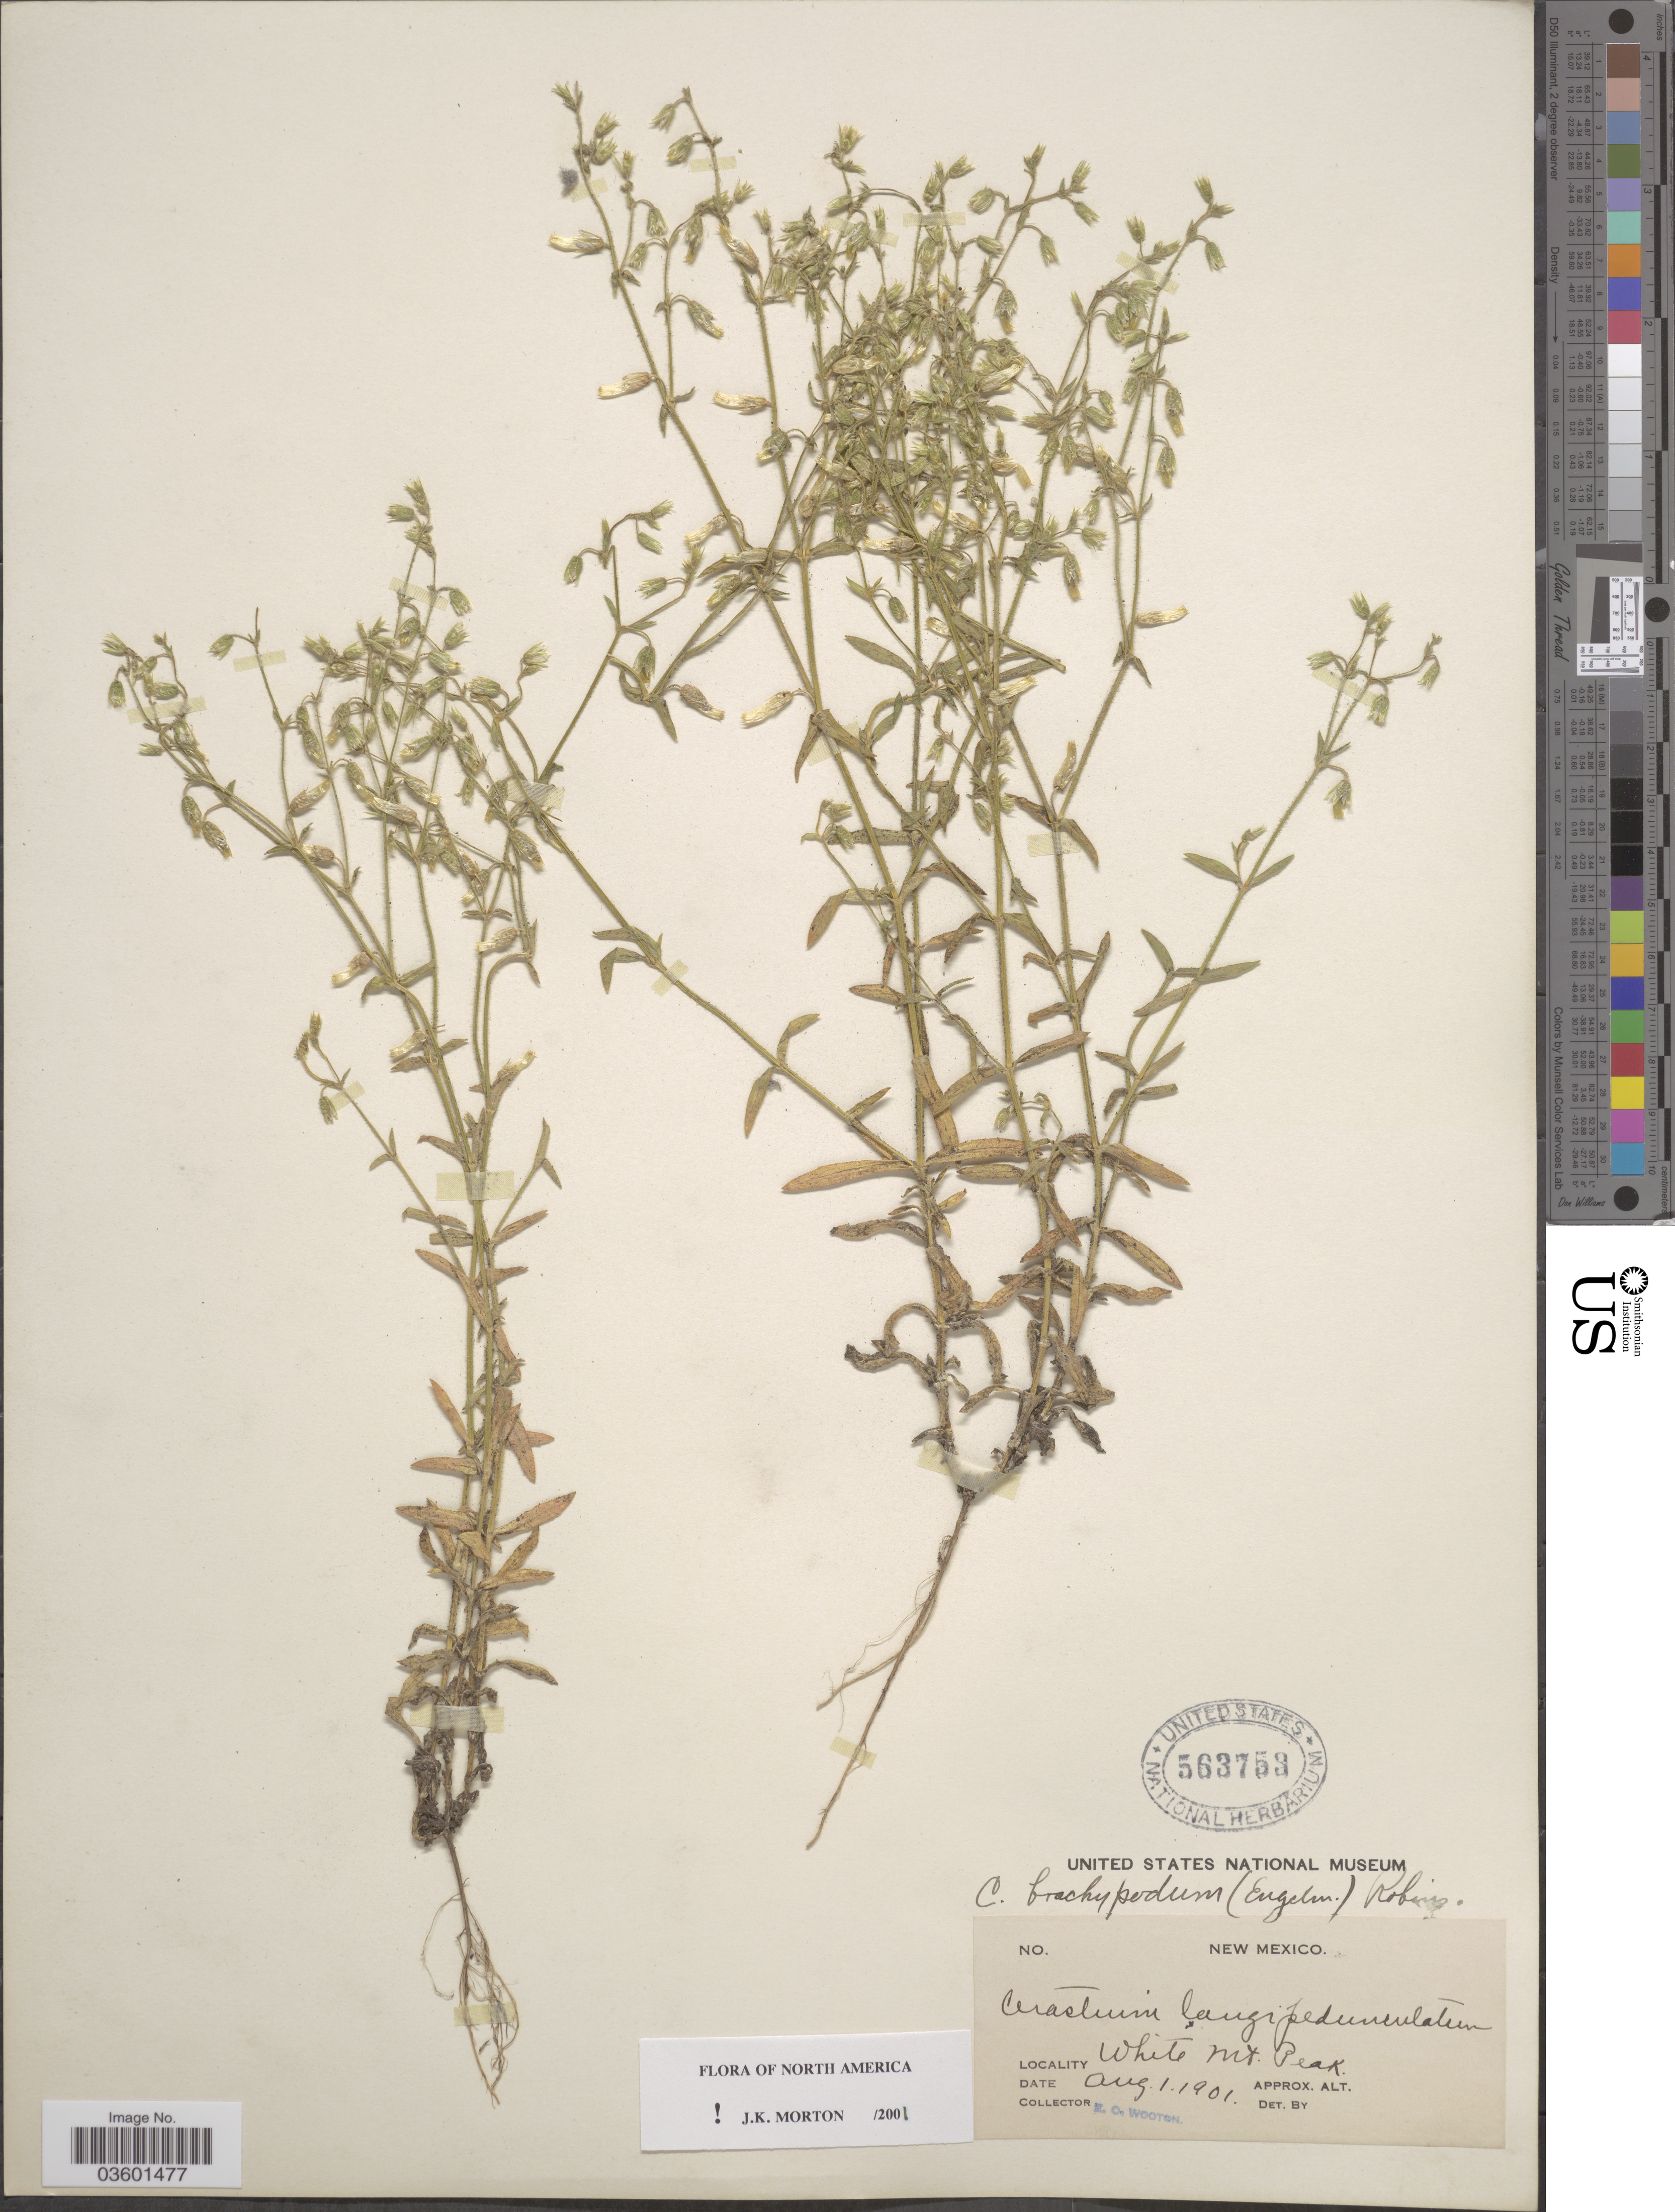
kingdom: Plantae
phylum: Tracheophyta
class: Magnoliopsida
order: Caryophyllales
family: Caryophyllaceae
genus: Cerastium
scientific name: Cerastium brachypodum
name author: (Engelm. ex A. Gray) B.L. Rob.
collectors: E. O. Wooton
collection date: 1901-08-01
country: United States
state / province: New Mexico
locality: White Mt. Peak.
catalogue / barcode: US 563753